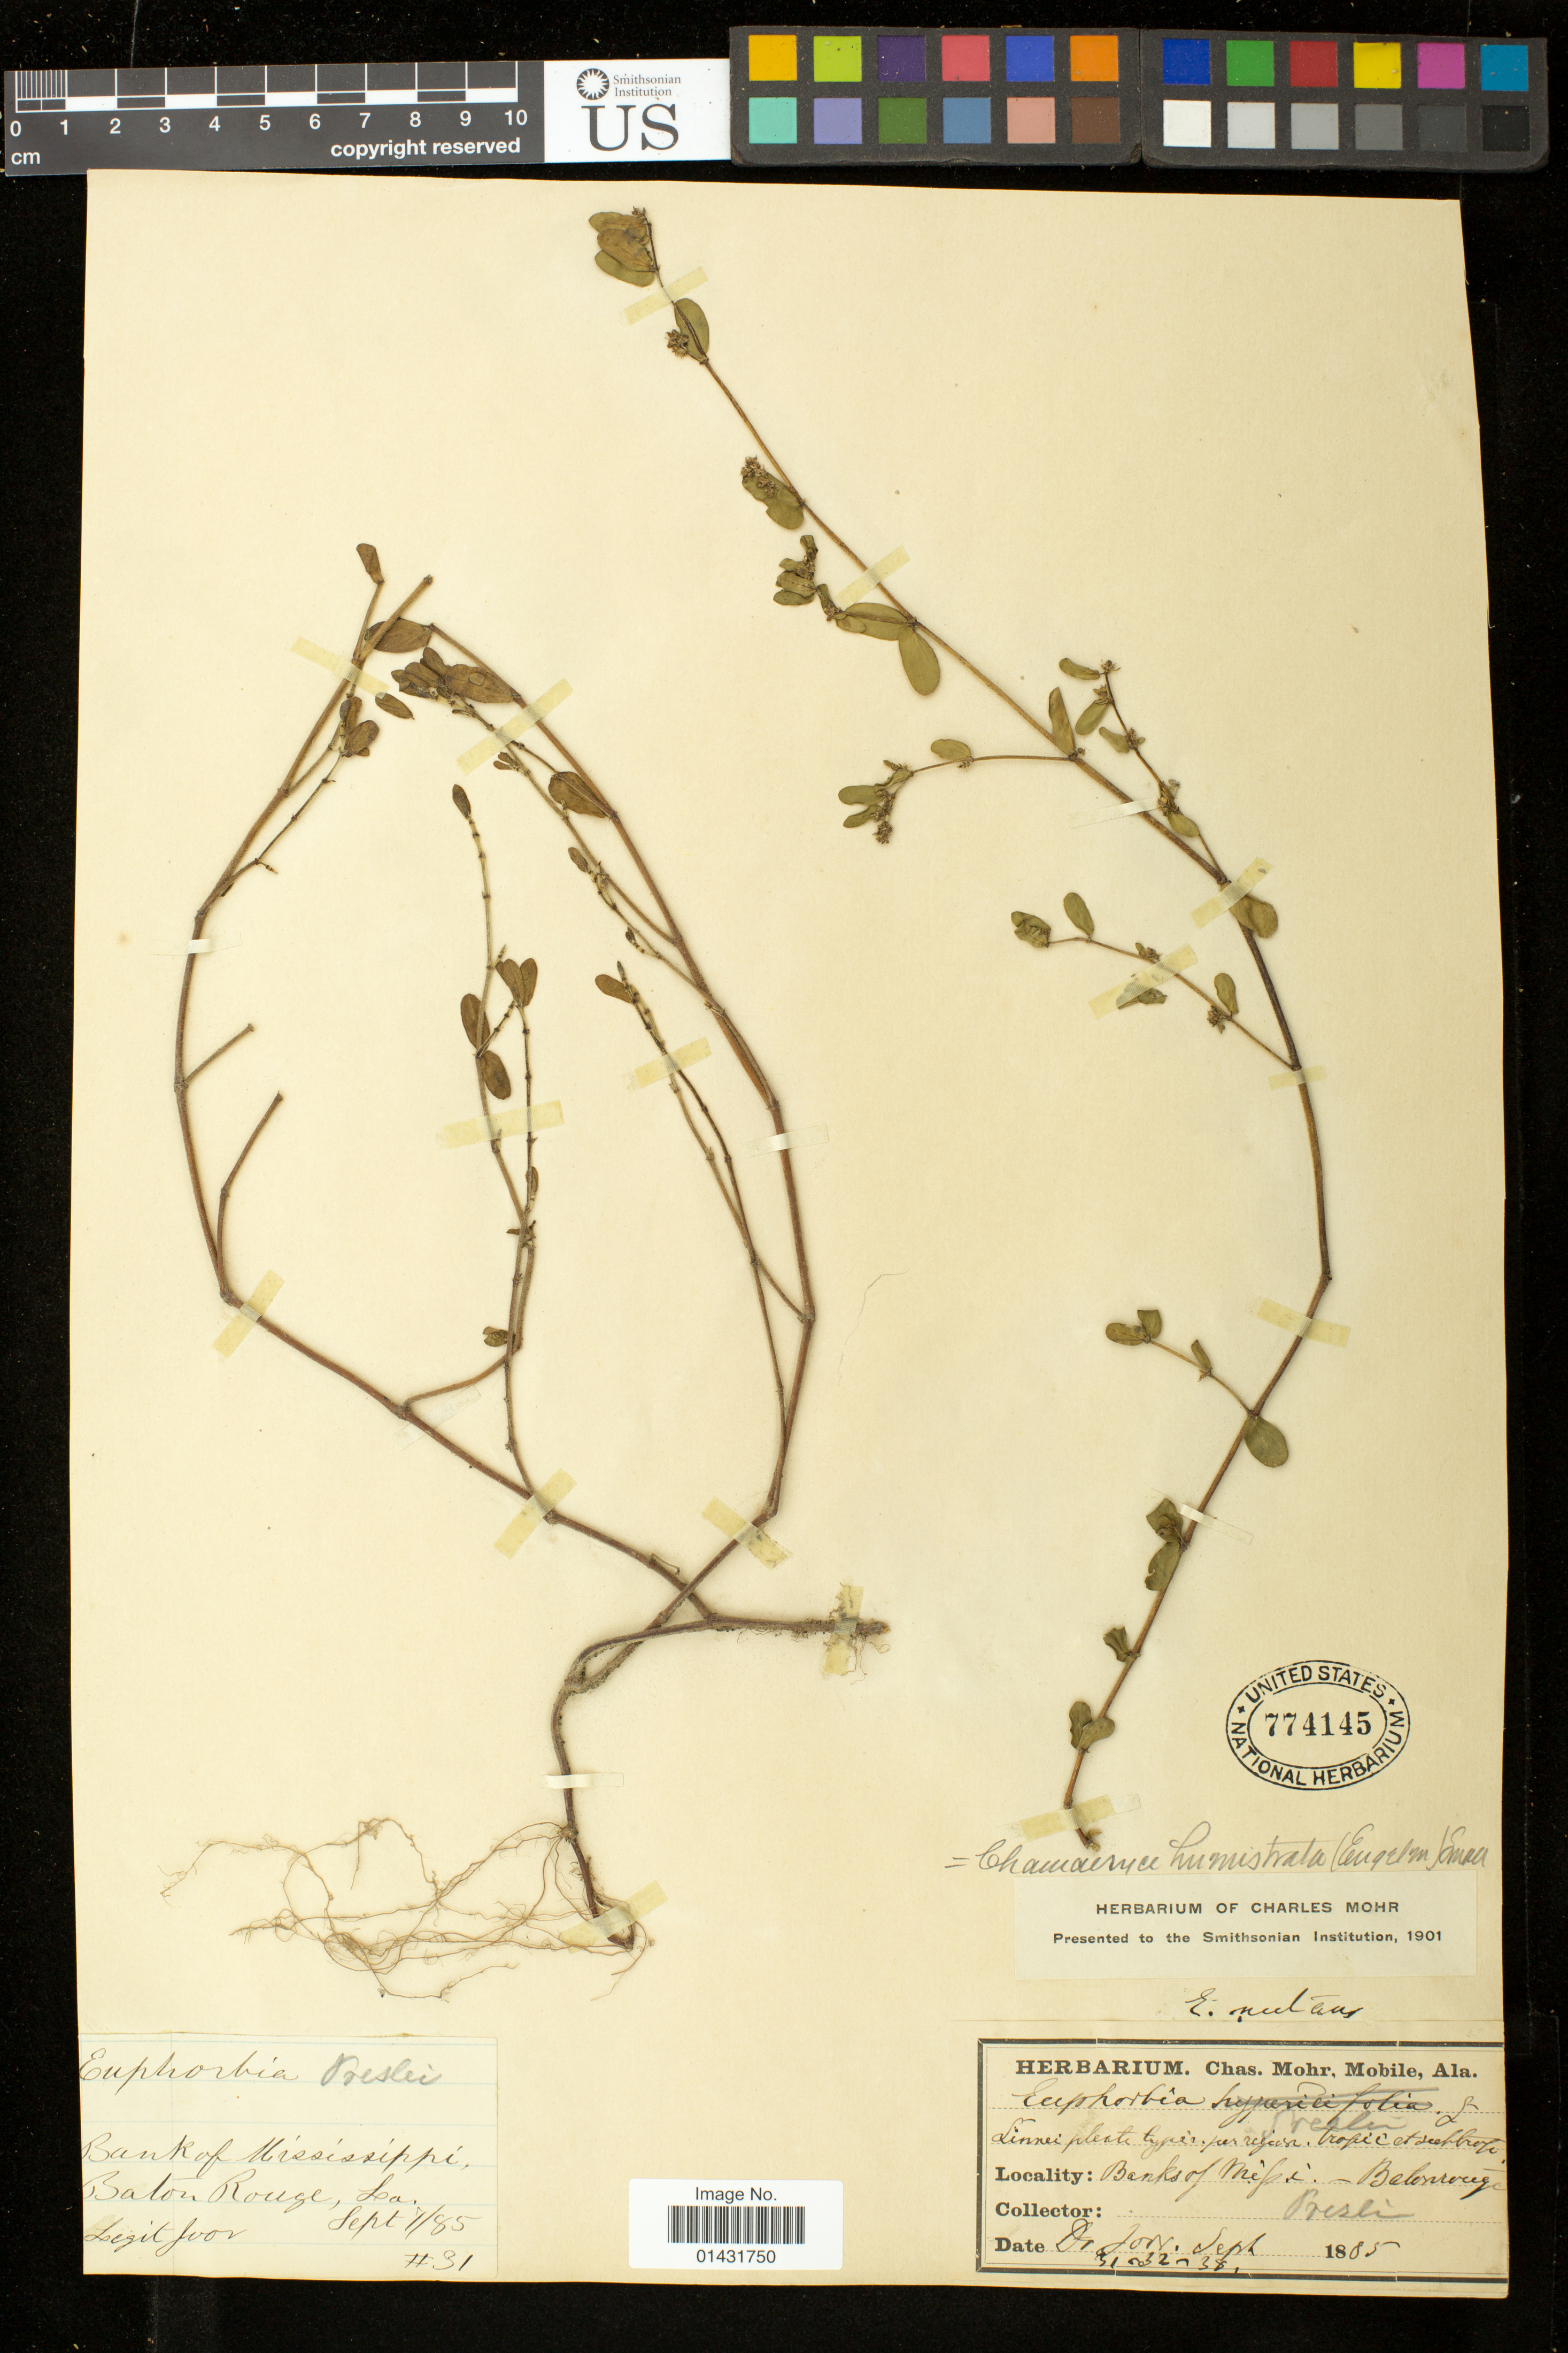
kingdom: Plantae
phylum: Tracheophyta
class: Magnoliopsida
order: Malpighiales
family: Euphorbiaceae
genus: Euphorbia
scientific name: Euphorbia humistrata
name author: Engelm. ex A. Gray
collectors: J. F. Joor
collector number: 31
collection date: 1885-09-07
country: United States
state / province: Louisiana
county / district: East Baton Rouge Parish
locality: Bank of Mississippi, Baton Rouge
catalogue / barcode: US 774145